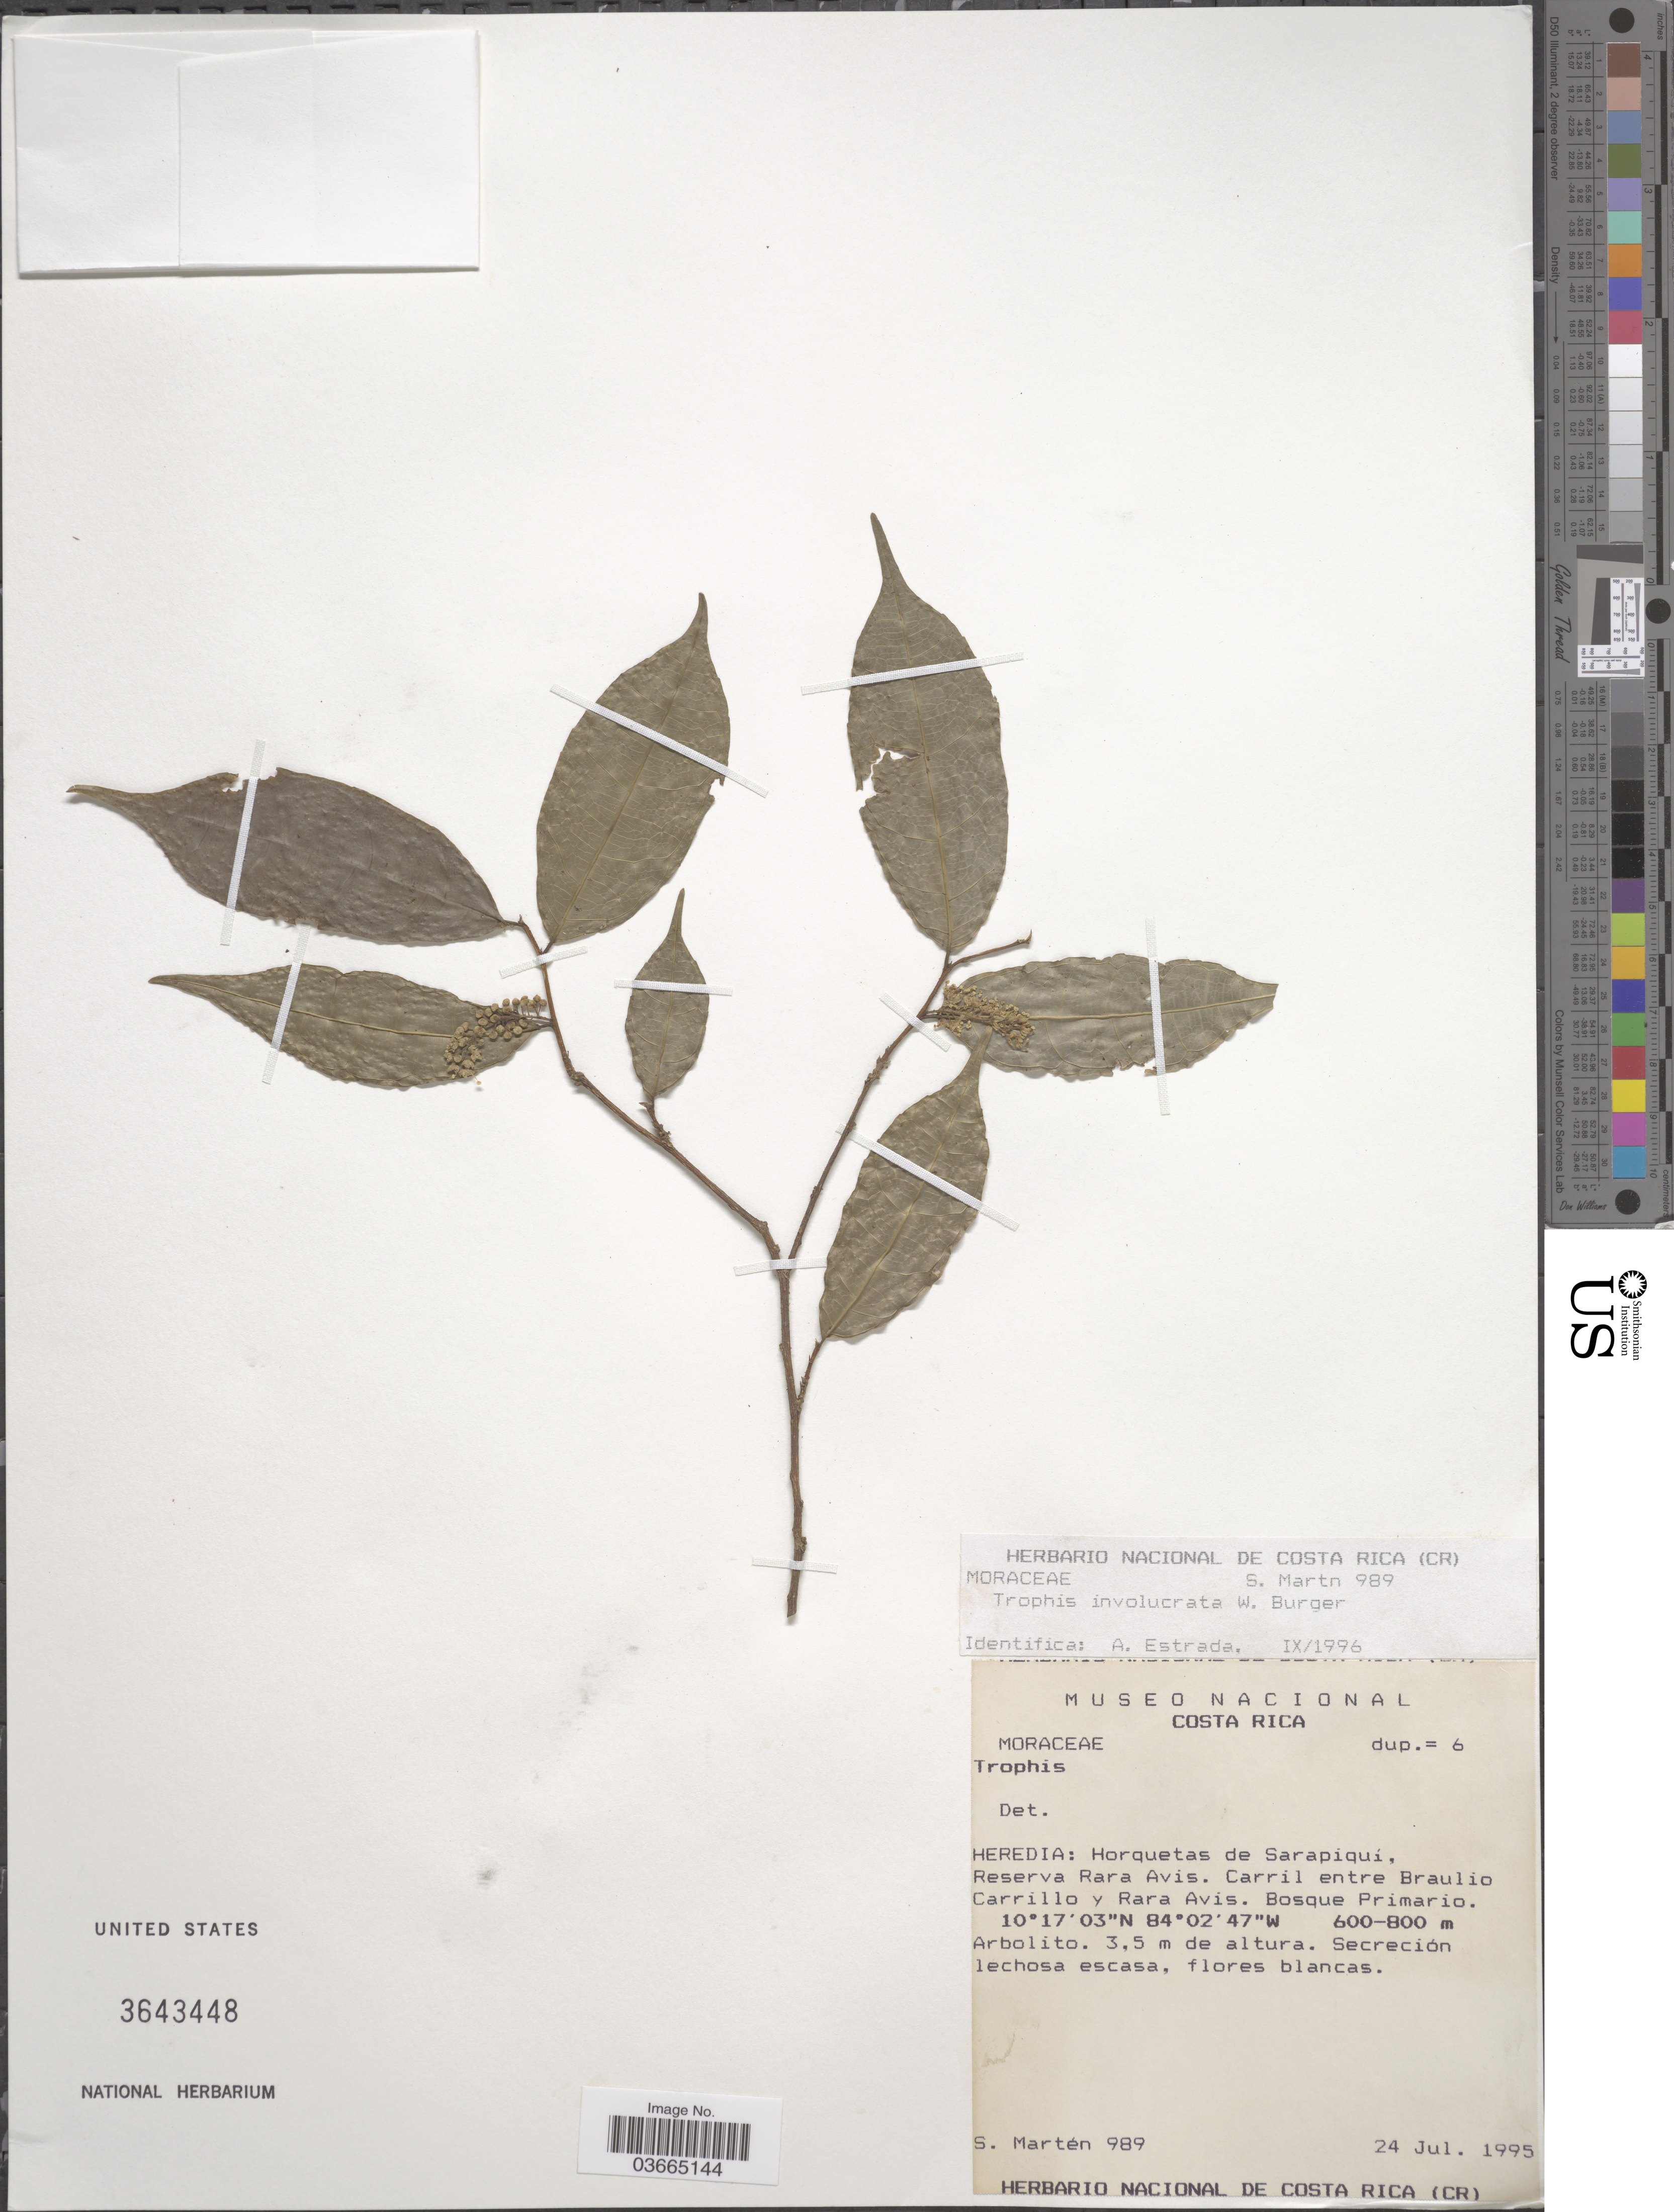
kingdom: Plantae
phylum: Tracheophyta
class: Magnoliopsida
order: Rosales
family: Moraceae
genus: Trophis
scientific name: Trophis involucrata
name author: W.C. Burger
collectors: S. Marten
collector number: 989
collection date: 1995-07-24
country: Costa Rica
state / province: Heredia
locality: Horquetas de Sarapiquí, Reserva Rara Avis. Carril entre Braulio Carrillo y Rara Avis.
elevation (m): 600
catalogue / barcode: US 3643448